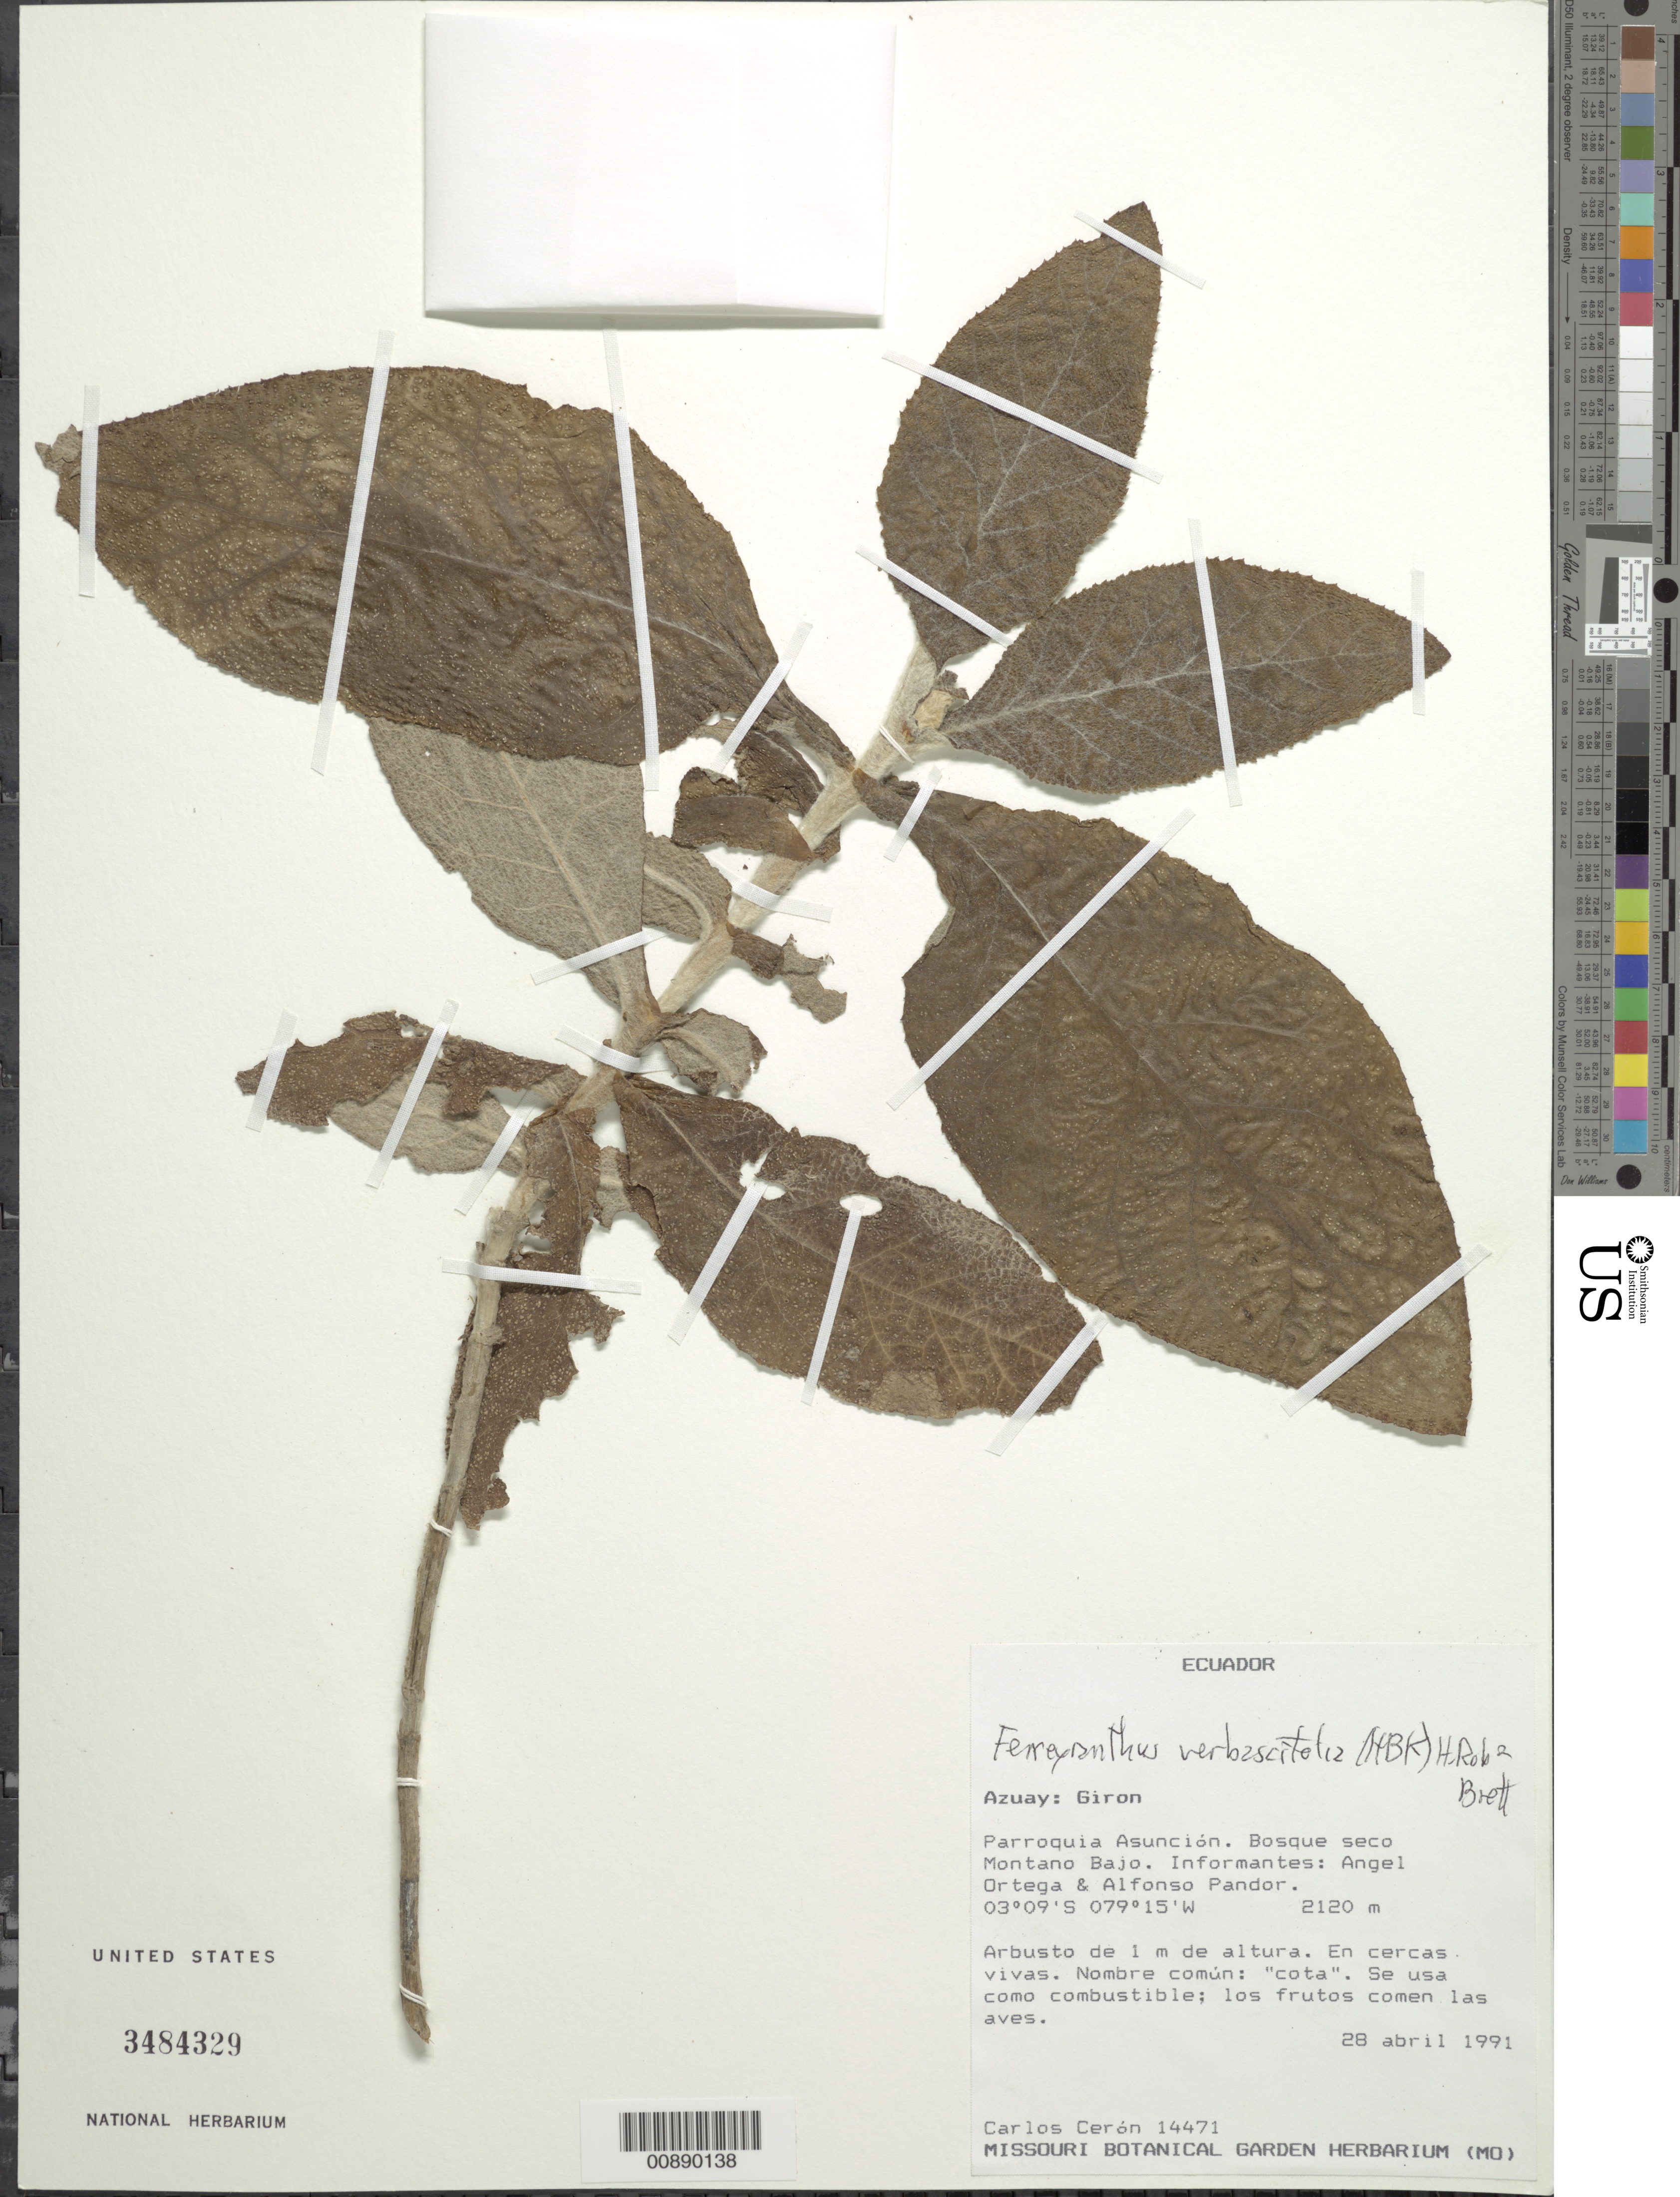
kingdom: Plantae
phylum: Tracheophyta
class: Magnoliopsida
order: Asterales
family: Asteraceae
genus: Ferreyranthus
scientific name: Ferreyranthus verbascifolius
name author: (Kunth) H. Rob. & Brettell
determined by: Funk, Vicki A., (BOT), Smithsonian Institution - National Museum of Natural History (UNITED STATES)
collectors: C. E. Cerón M.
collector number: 14471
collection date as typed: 28 April 1991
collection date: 1991-04-28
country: Ecuador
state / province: Azuay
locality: Giron, Parroquia Asunción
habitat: Bosque seco montano bajo, en cercas vivas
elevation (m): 2120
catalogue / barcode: US 3484329